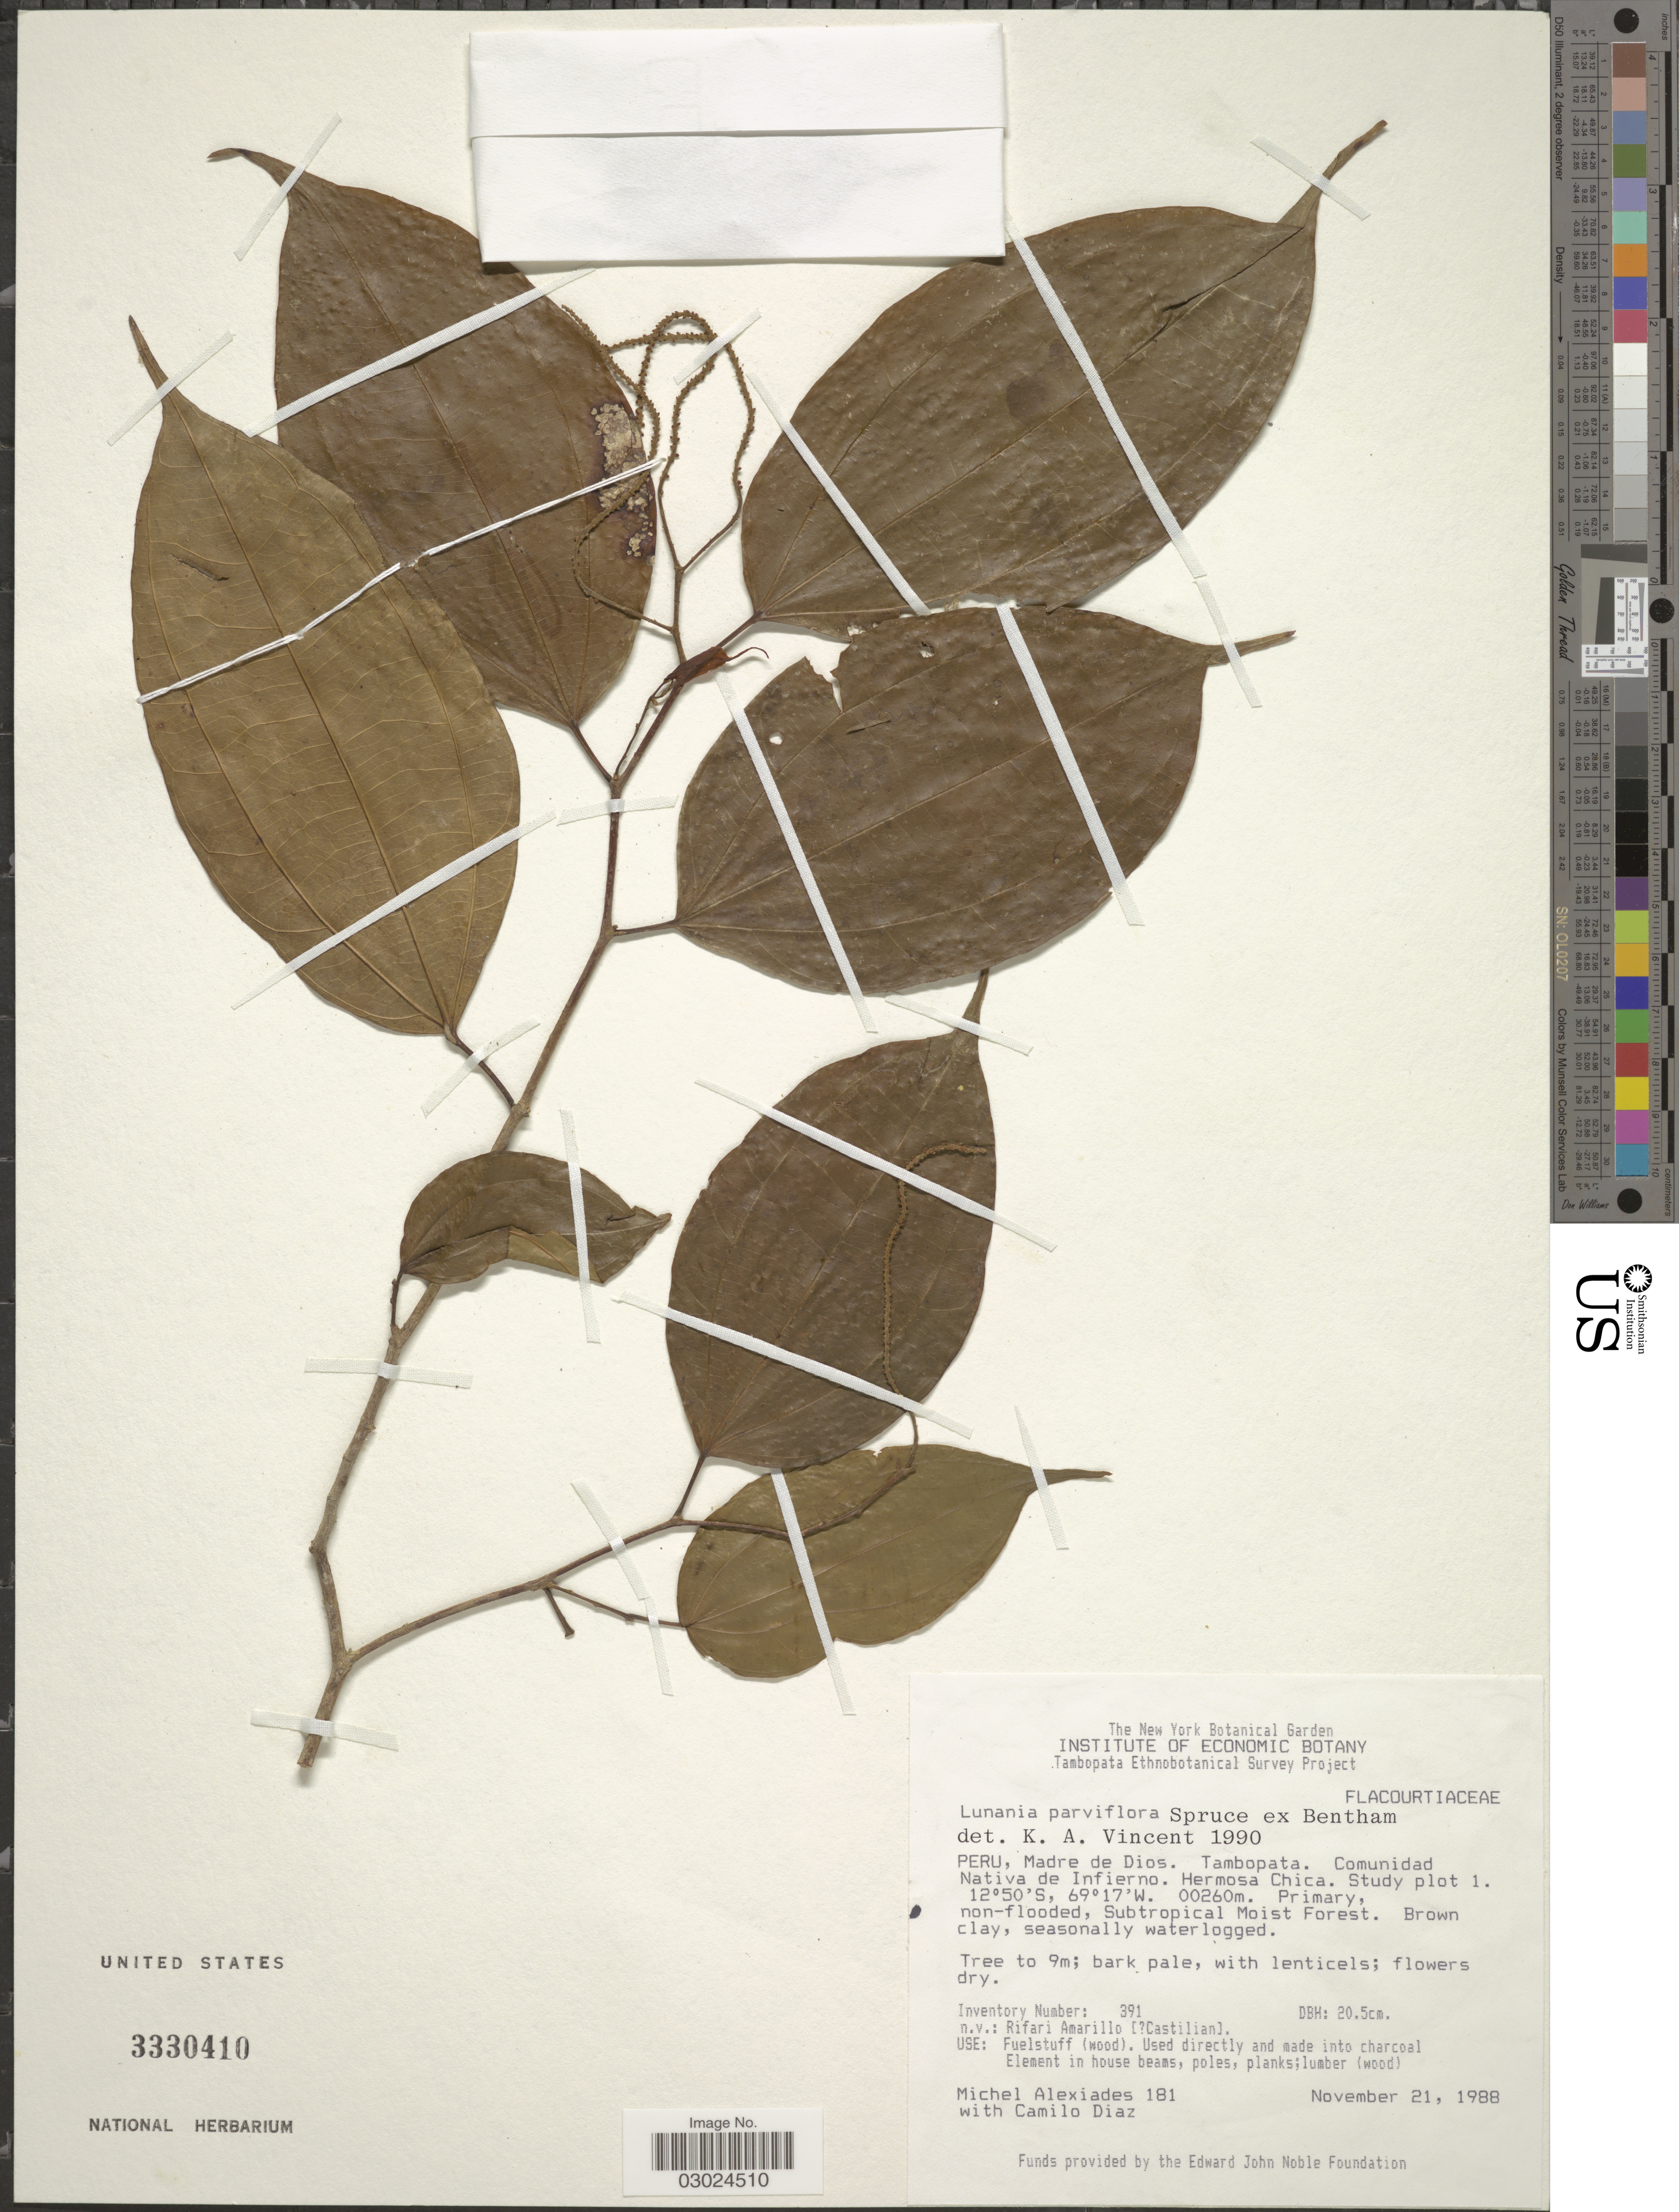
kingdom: Plantae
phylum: Tracheophyta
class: Magnoliopsida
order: Malpighiales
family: Salicaceae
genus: Lunania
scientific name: Lunania parviflora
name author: Spruce ex Benth.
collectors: M. Alexiades & C. Díaz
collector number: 181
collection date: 1988-11-21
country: Peru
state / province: Madre de Dios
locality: Tambopata. Comunidad Nativa Infierno. Hermosa Chica. Study Plot 1.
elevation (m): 260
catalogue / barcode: US 3330410